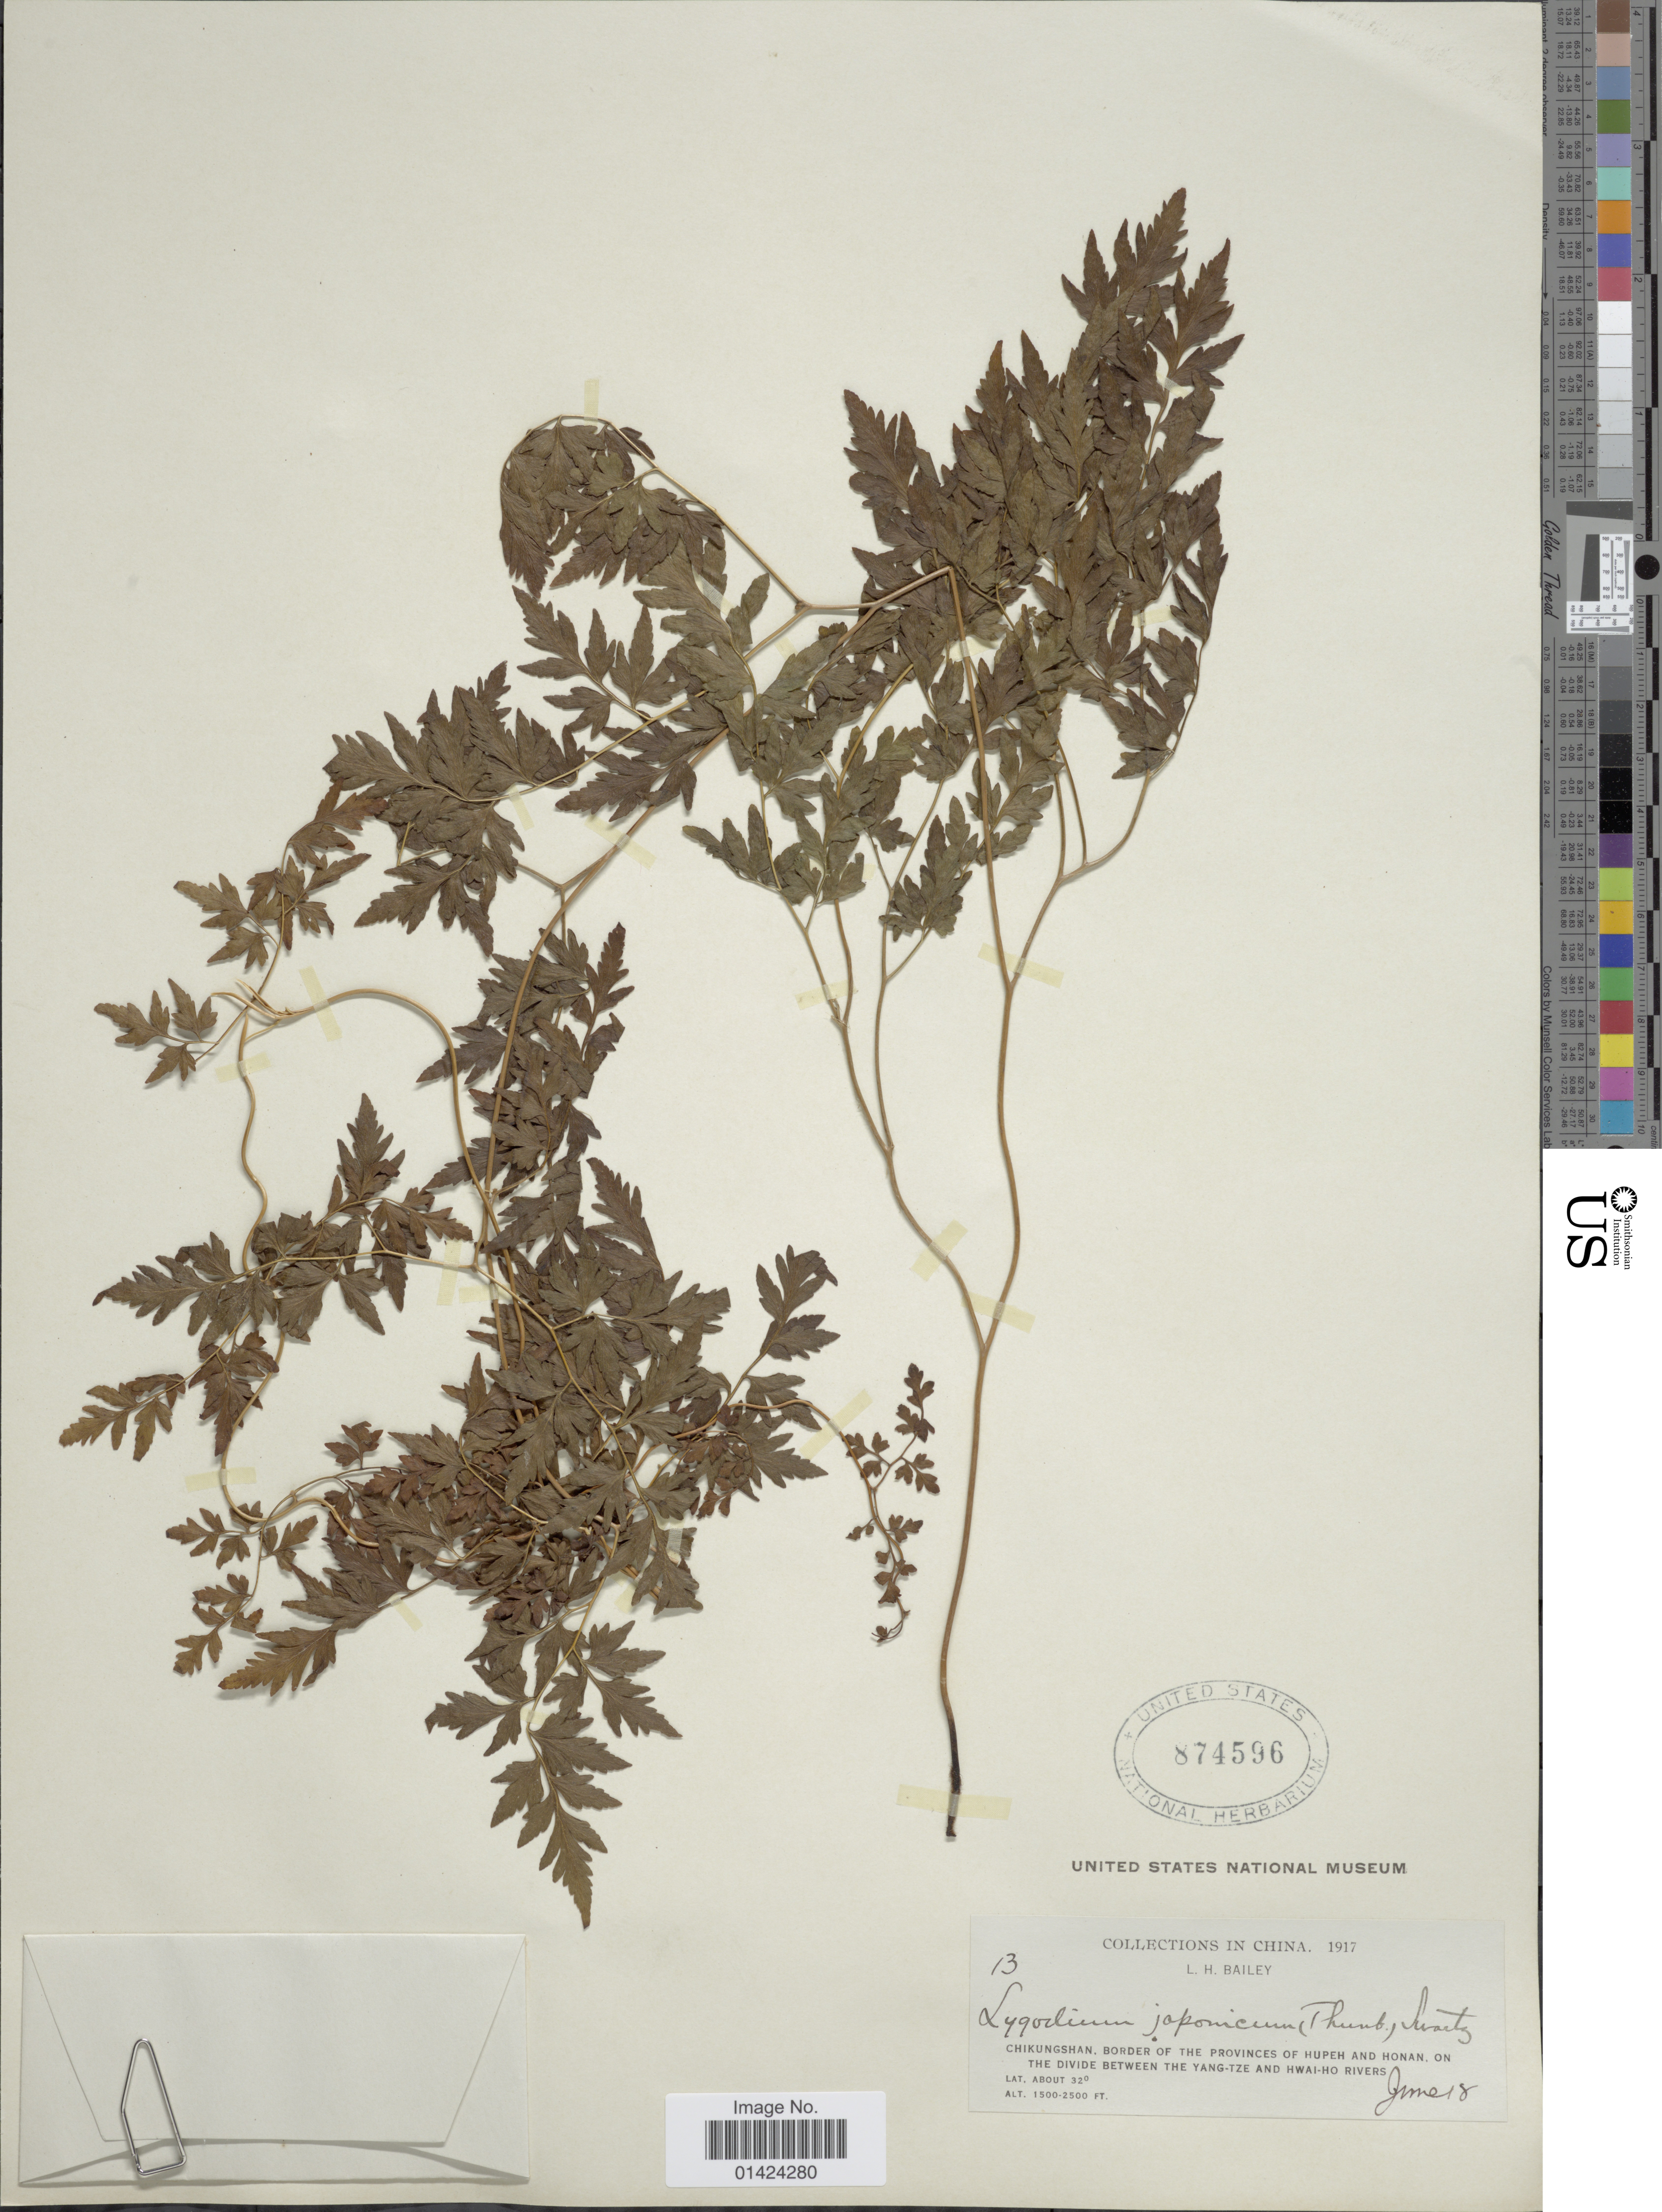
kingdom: Plantae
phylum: Tracheophyta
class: Polypodiopsida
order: Schizaeales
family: Lygodiaceae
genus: Lygodium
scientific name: Lygodium japonicum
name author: (Thunb.) Sw.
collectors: L. H. Bailey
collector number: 13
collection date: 1917-06-18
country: China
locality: Chikungshan, border of the provinces of Hupeh and Honan, on the divide between Yang-Tze and Hwai-Ho rivers.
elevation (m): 457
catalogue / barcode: US 874596